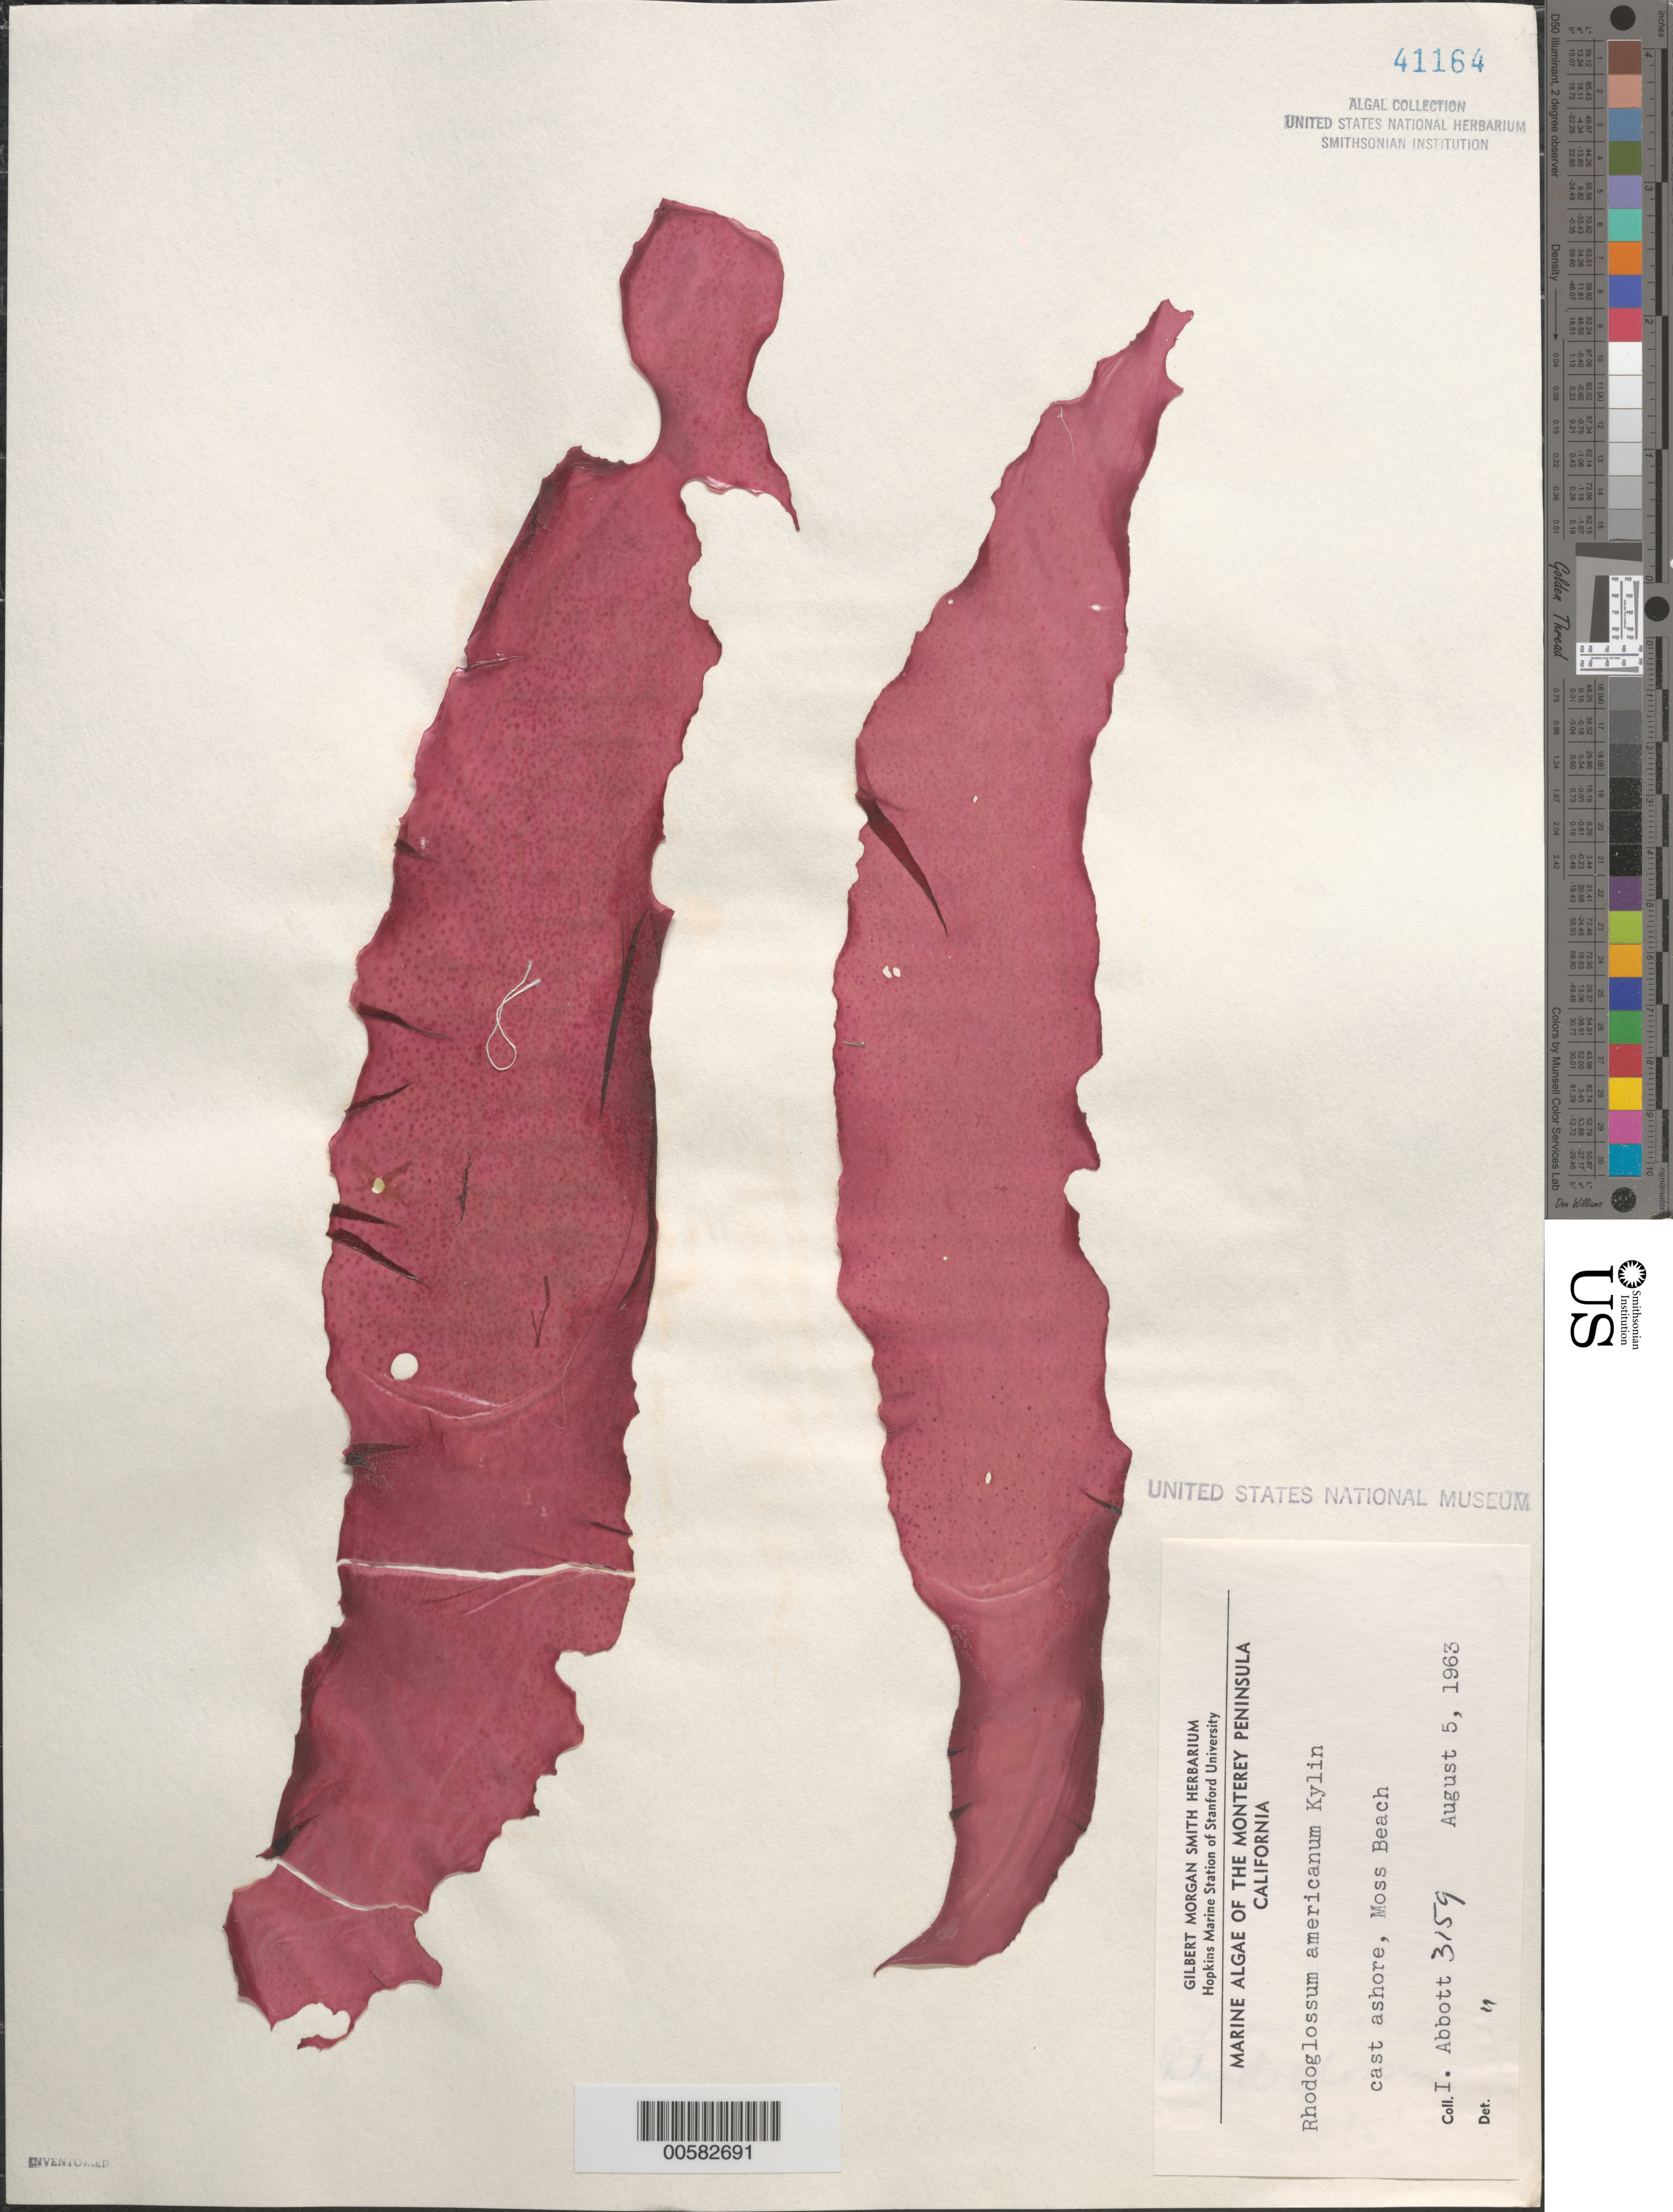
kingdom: Plantae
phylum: Rhodophyta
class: Florideophyceae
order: Gigartinales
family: Gigartinaceae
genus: Mazzaella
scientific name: Mazzaella californica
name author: (J. Agardh) G. De Toni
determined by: Algae name updating Project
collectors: I. A. Abbott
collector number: IAA 3159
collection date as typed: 05 Aug 1963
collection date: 1963-08-05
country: United States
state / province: California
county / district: Monterey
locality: Moss Beach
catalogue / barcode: US 41164